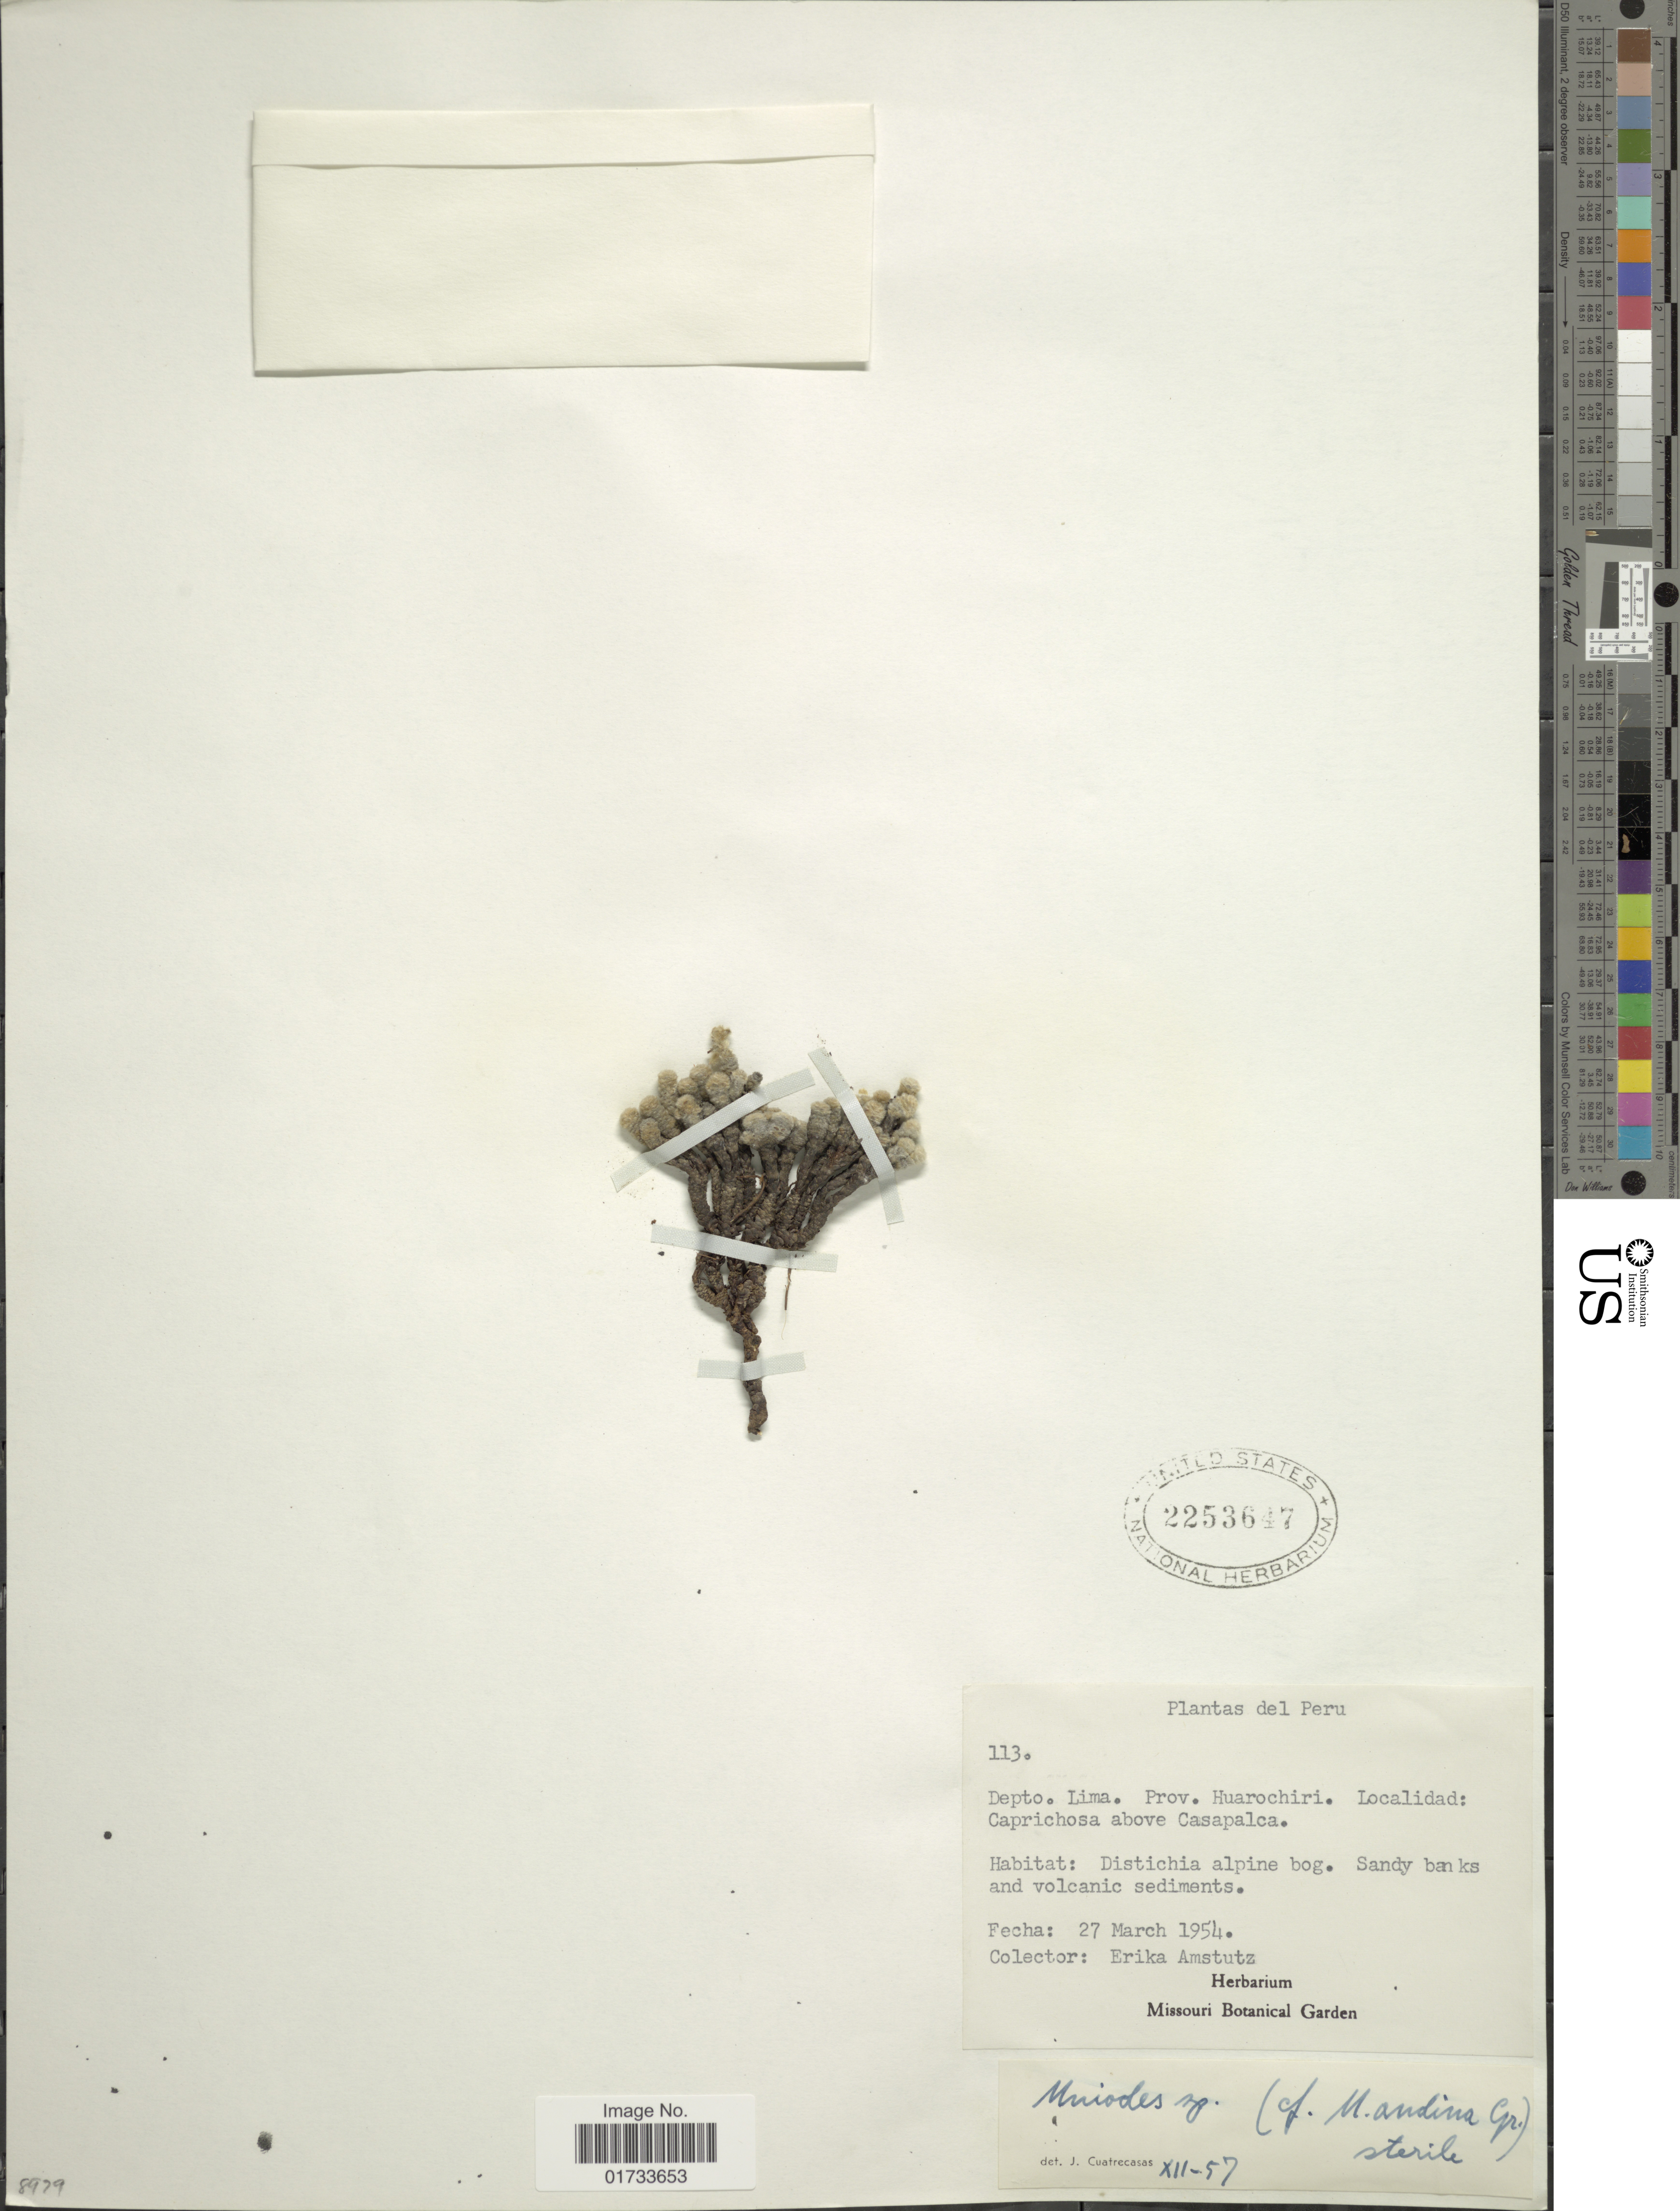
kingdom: Plantae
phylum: Tracheophyta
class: Magnoliopsida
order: Asterales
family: Asteraceae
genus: Mniodes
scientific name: Mniodes andina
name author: (A. Gray) A. Gray ex Hook. f. & A.B. Jacks.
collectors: E. Amstutz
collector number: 113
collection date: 1954-03-27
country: Peru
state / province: Lima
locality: Prov. Huarochiri, Caprichosa above Casapalca, Distichia alpine bog, sandy banks and volcanic sediments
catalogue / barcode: US 2253647